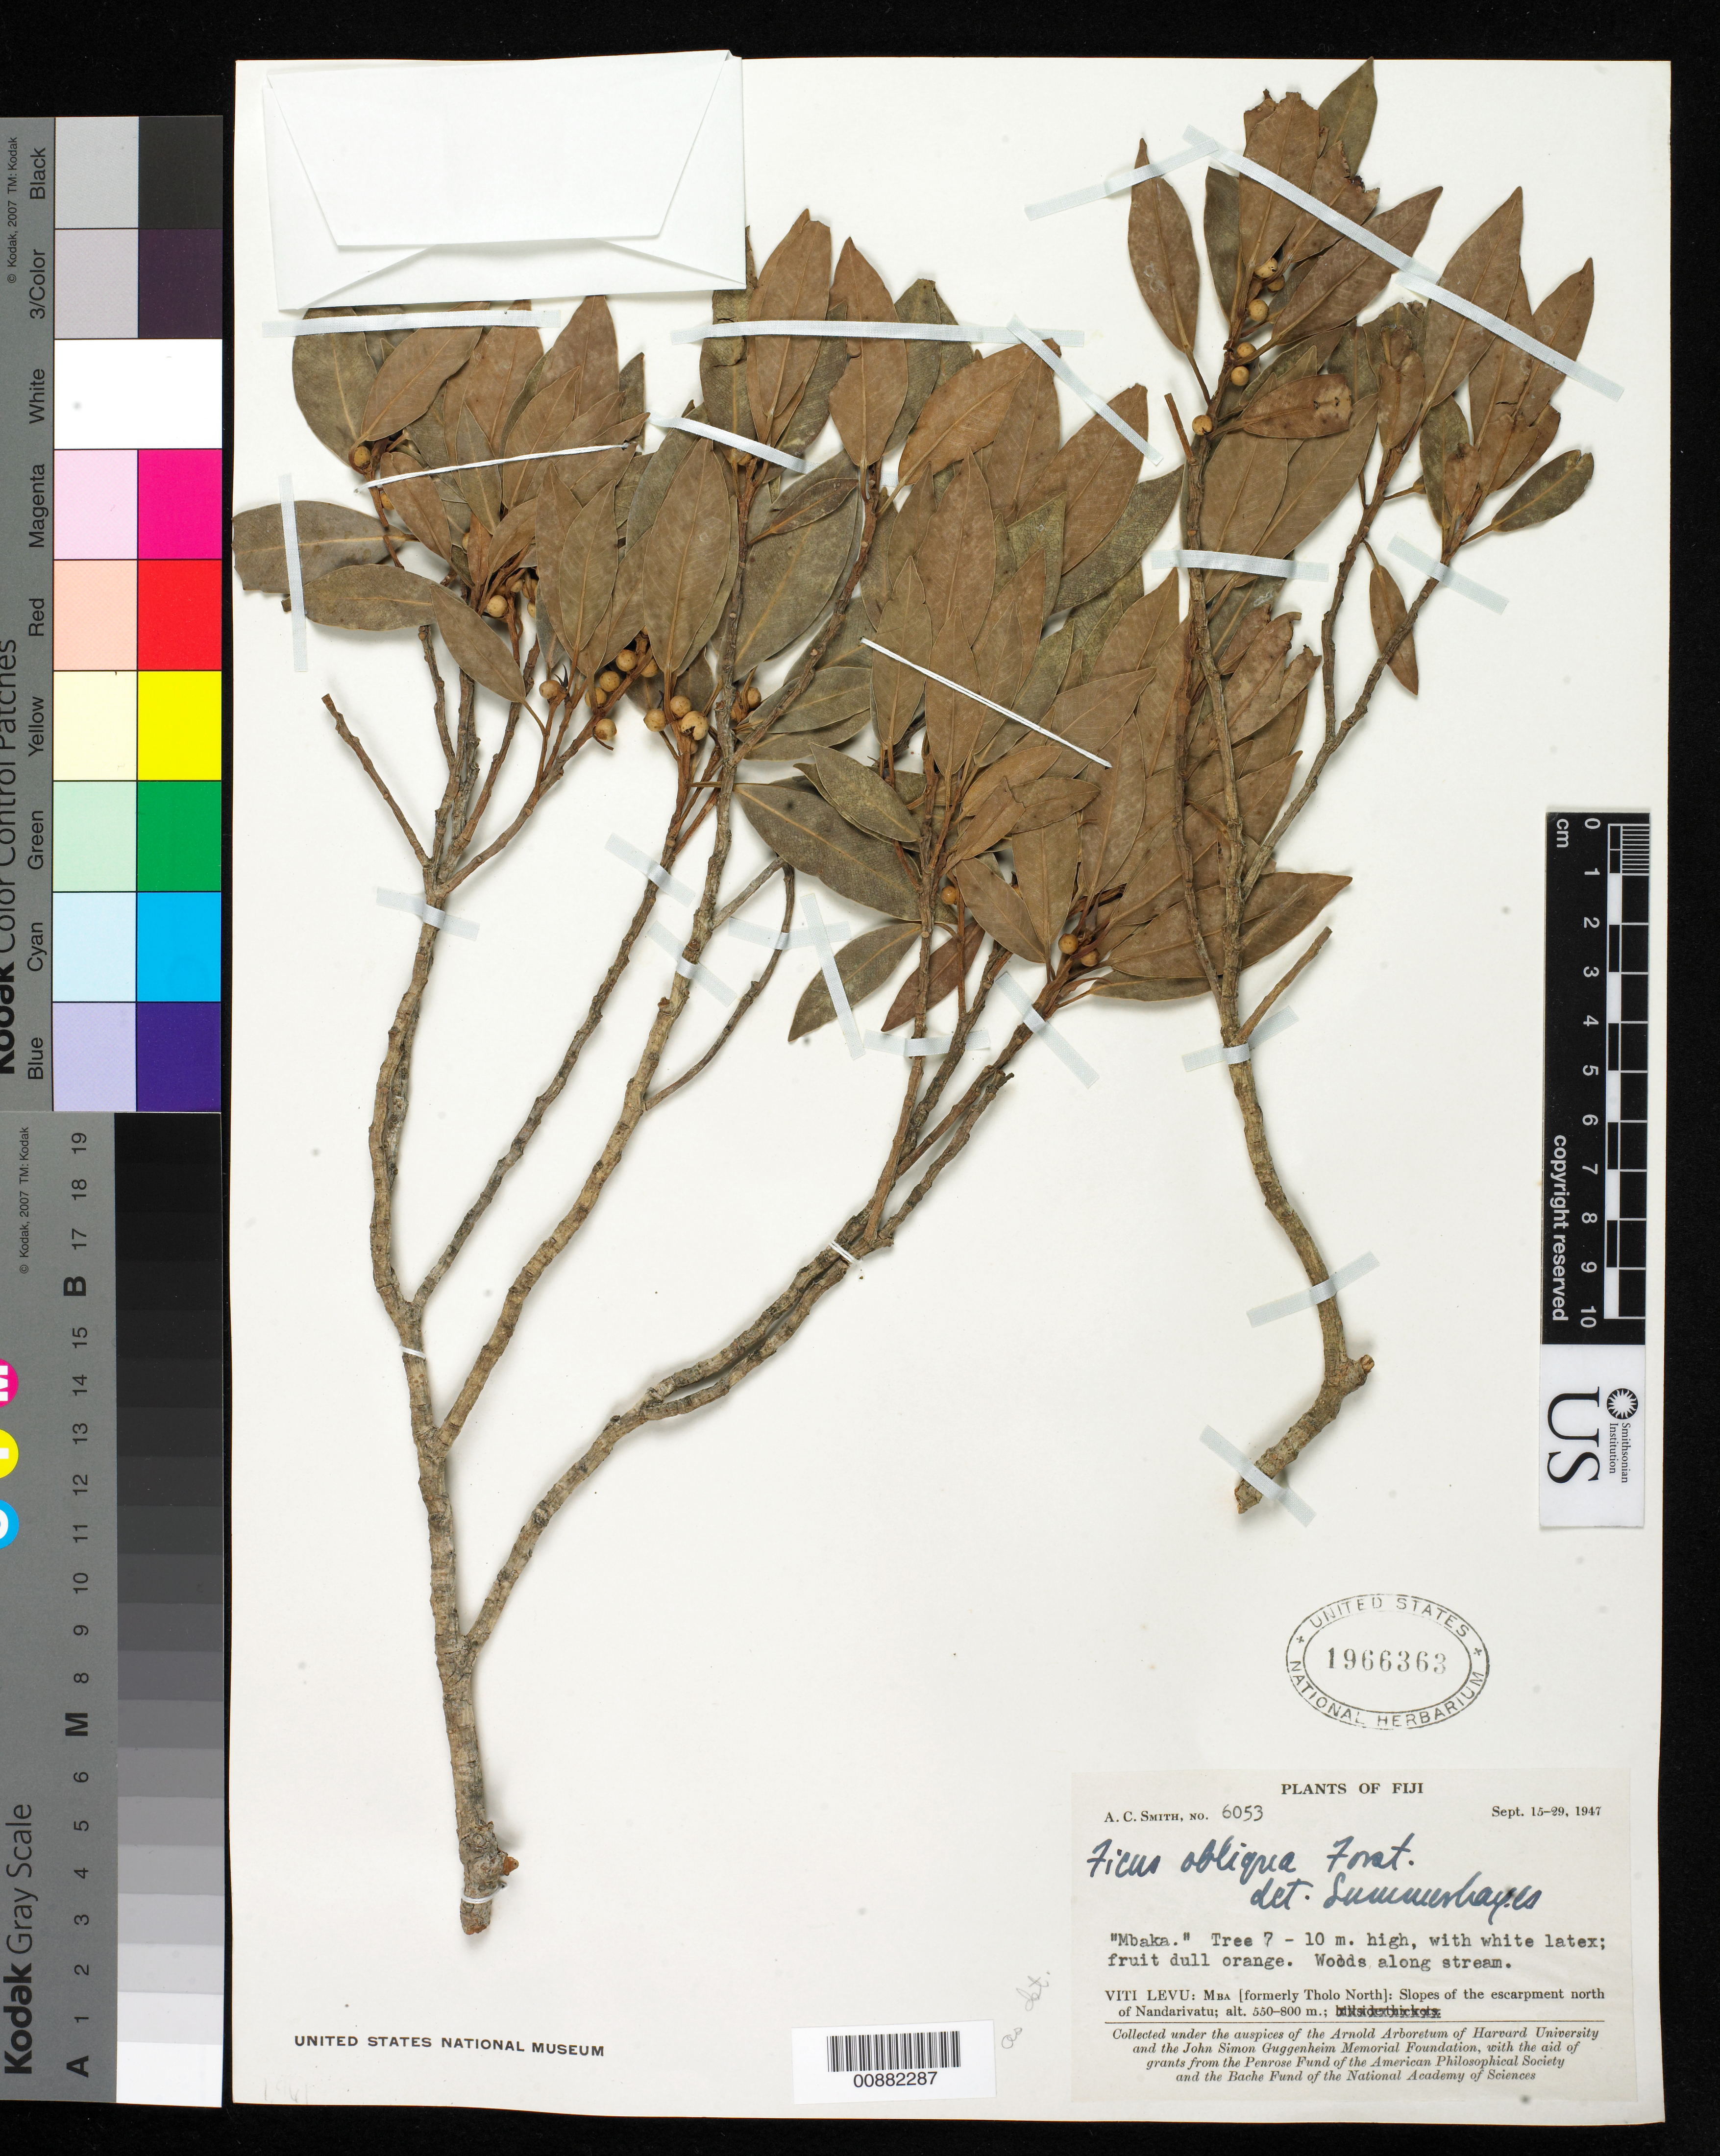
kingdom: Plantae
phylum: Tracheophyta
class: Magnoliopsida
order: Rosales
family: Moraceae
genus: Ficus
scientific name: Ficus obliqua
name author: G. Forst.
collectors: C. A. Smith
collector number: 6053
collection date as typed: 15 Sep 1947 to 29 Sep 1947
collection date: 1947-09-15/1947-09-29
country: Fiji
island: Viti Levu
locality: Mba: Slopes of the escarpment north of Nandarivatu.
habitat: woods along stream.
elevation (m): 550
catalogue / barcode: US 1966363